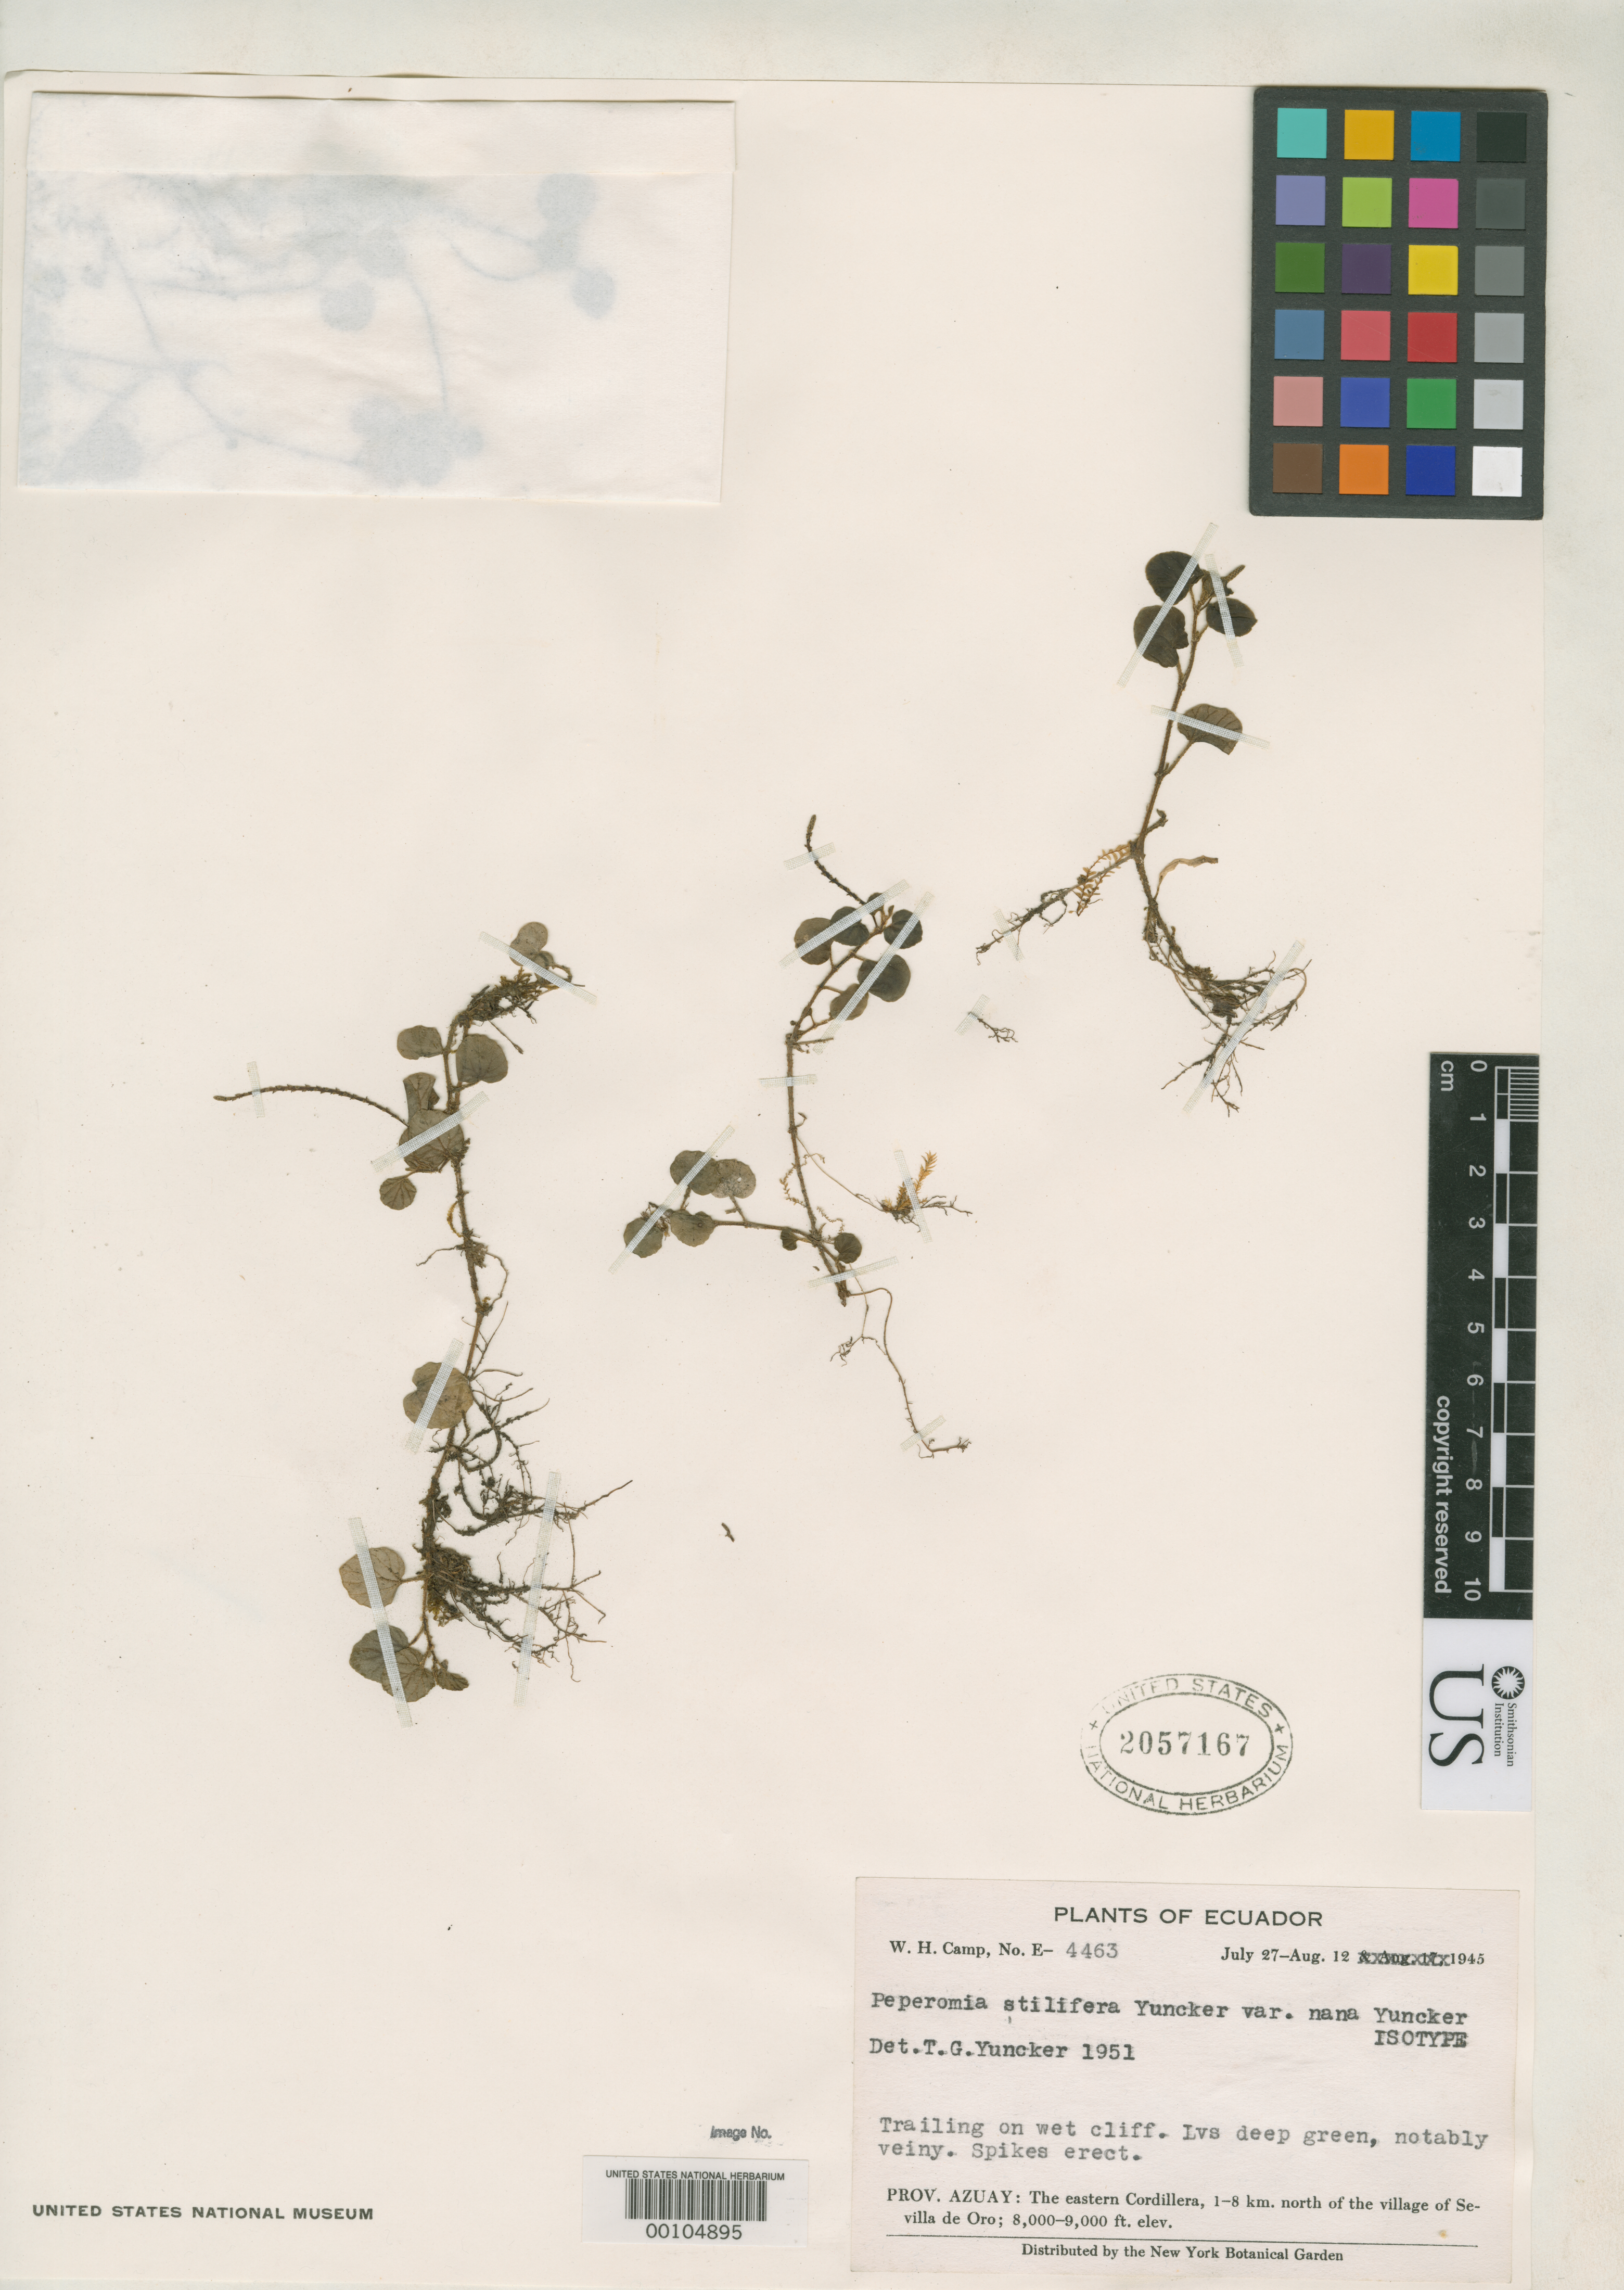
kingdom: Plantae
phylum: Tracheophyta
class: Magnoliopsida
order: Piperales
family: Piperaceae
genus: Peperomia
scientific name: Peperomia stilifera var. nana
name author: Yunck.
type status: Isotype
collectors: W. H. Camp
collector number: E-4463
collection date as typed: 27 Jul 1945 to 12 Aug 1945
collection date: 1945-07-27/1945-08-12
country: Ecuador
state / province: Azuay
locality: N of Sevilla de Oro.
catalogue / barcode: US 2057167